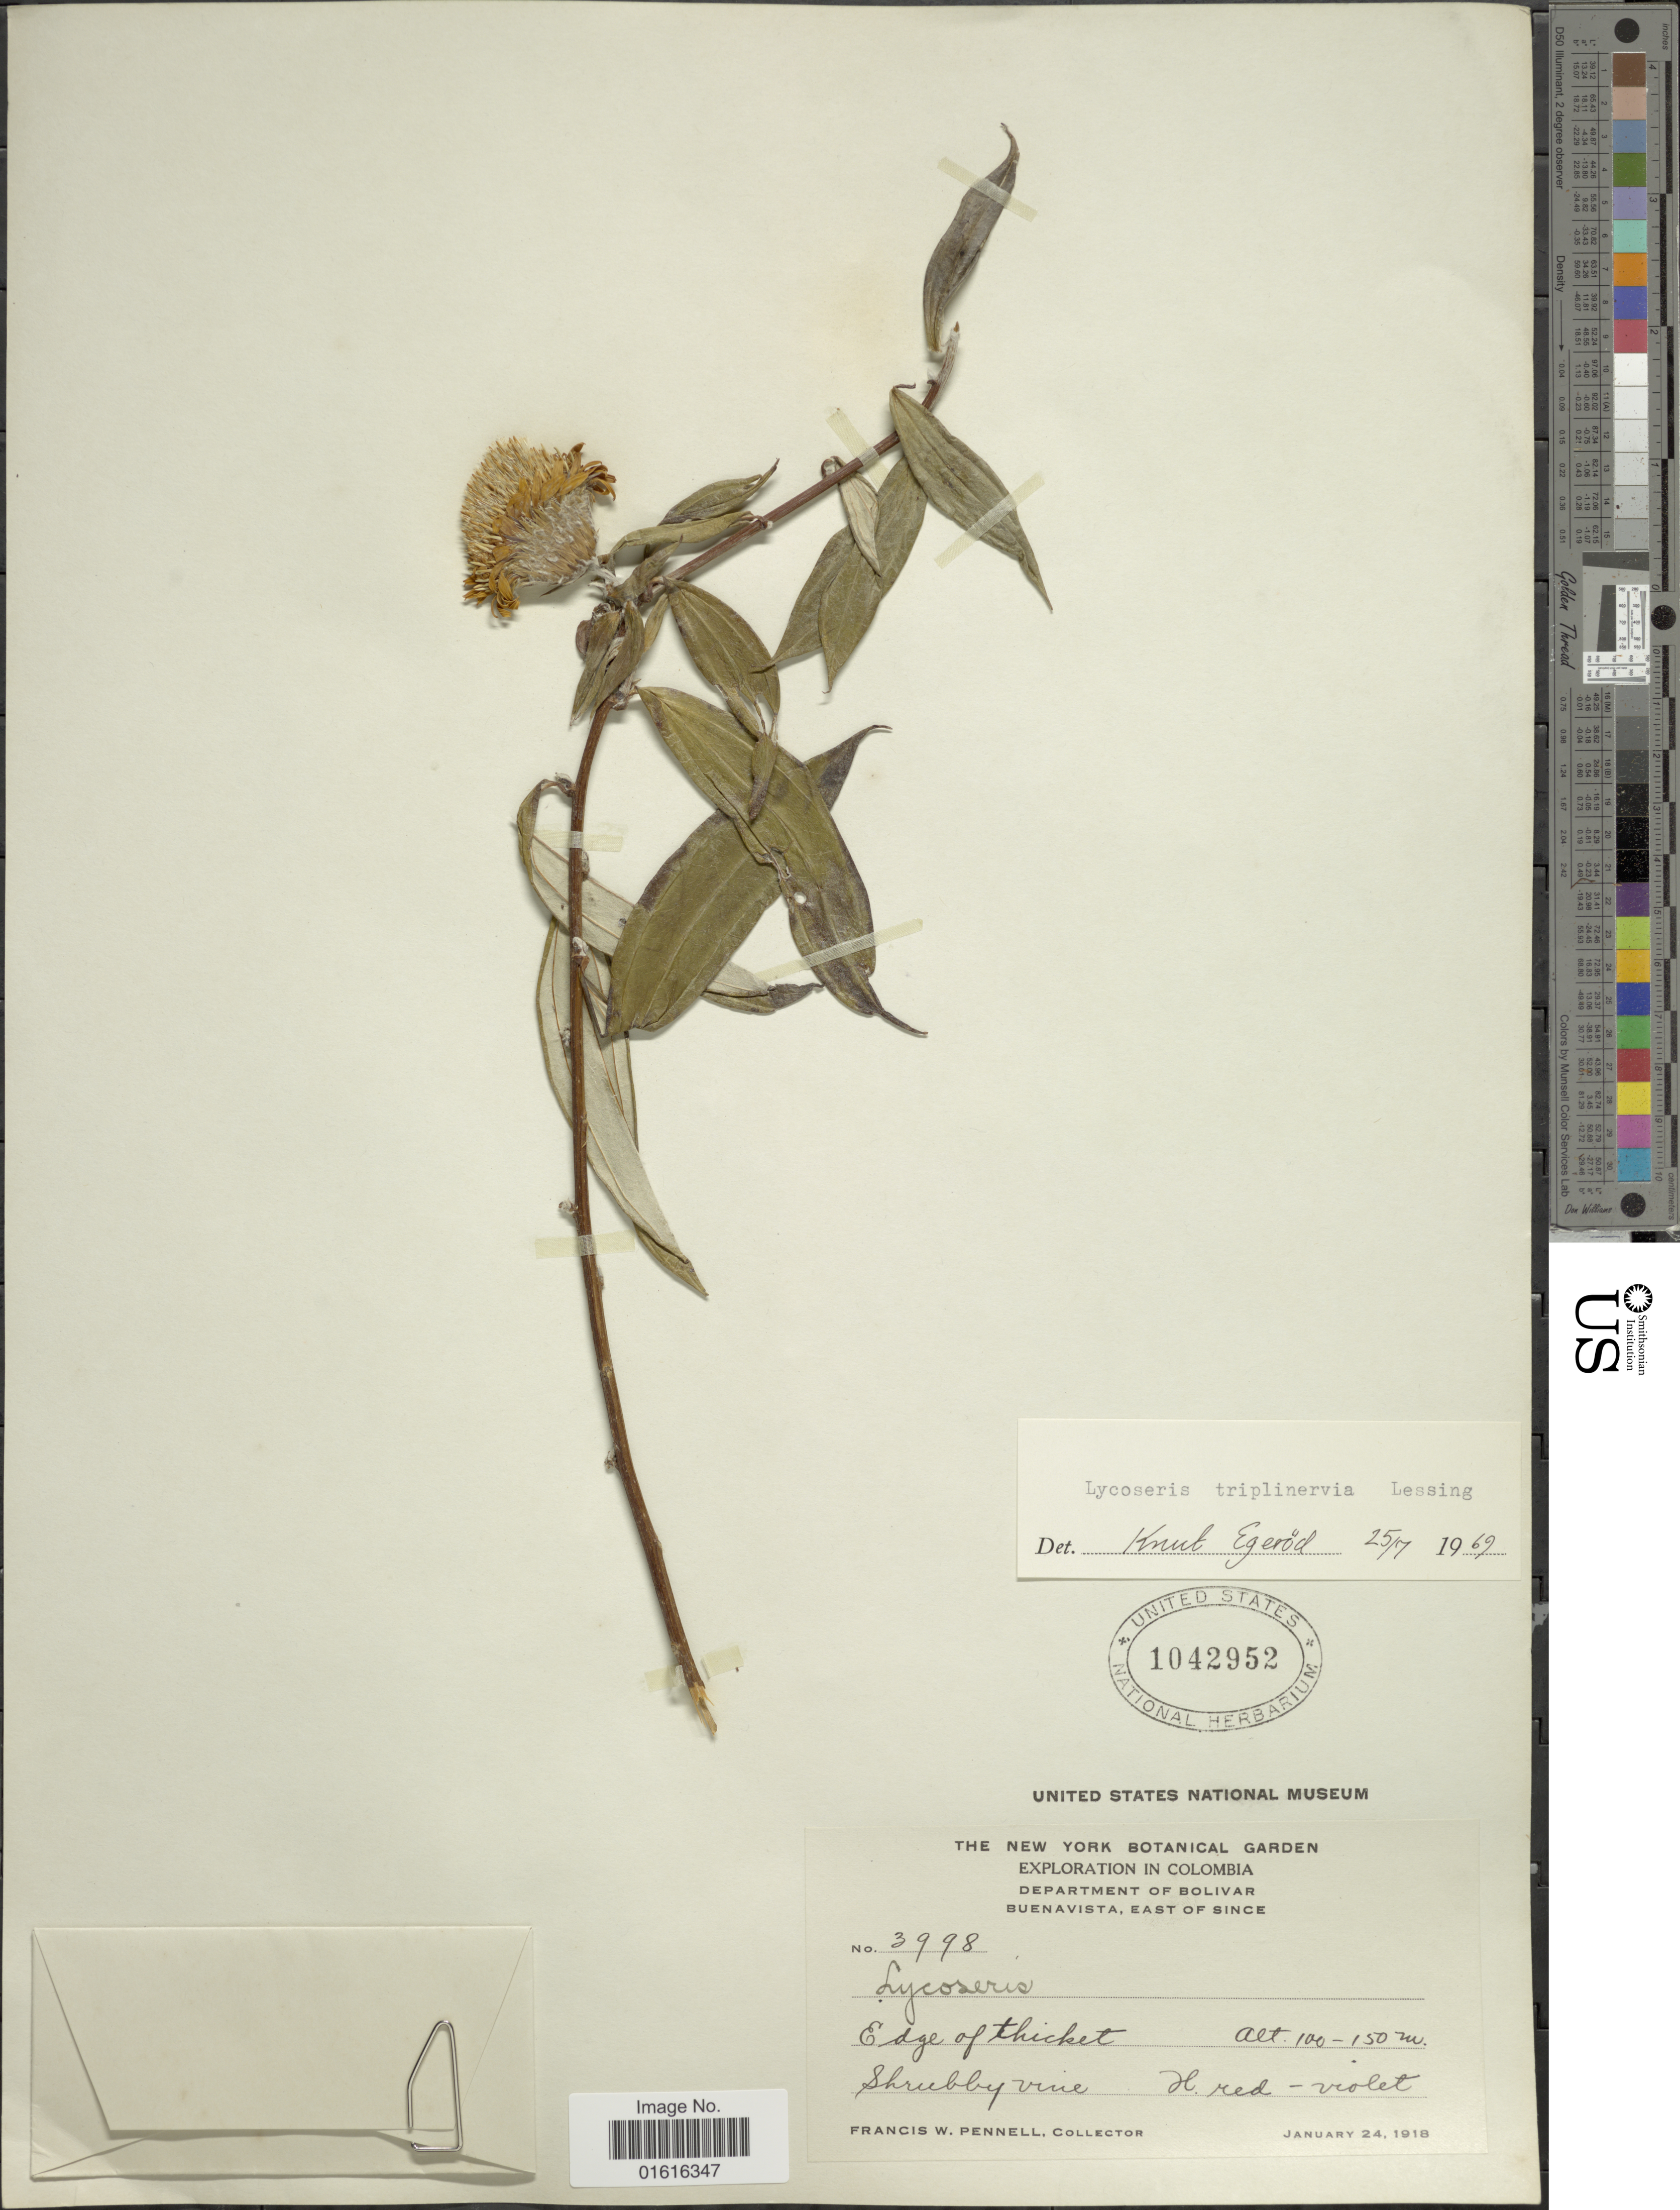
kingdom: Plantae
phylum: Tracheophyta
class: Magnoliopsida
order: Asterales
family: Asteraceae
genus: Lycoseris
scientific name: Lycoseris triplinervia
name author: Less.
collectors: F. W. Pennell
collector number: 3998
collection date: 1918-01-24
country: Colombia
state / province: Bolívar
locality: Buenavista, east of since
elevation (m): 100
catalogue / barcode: US 1042952